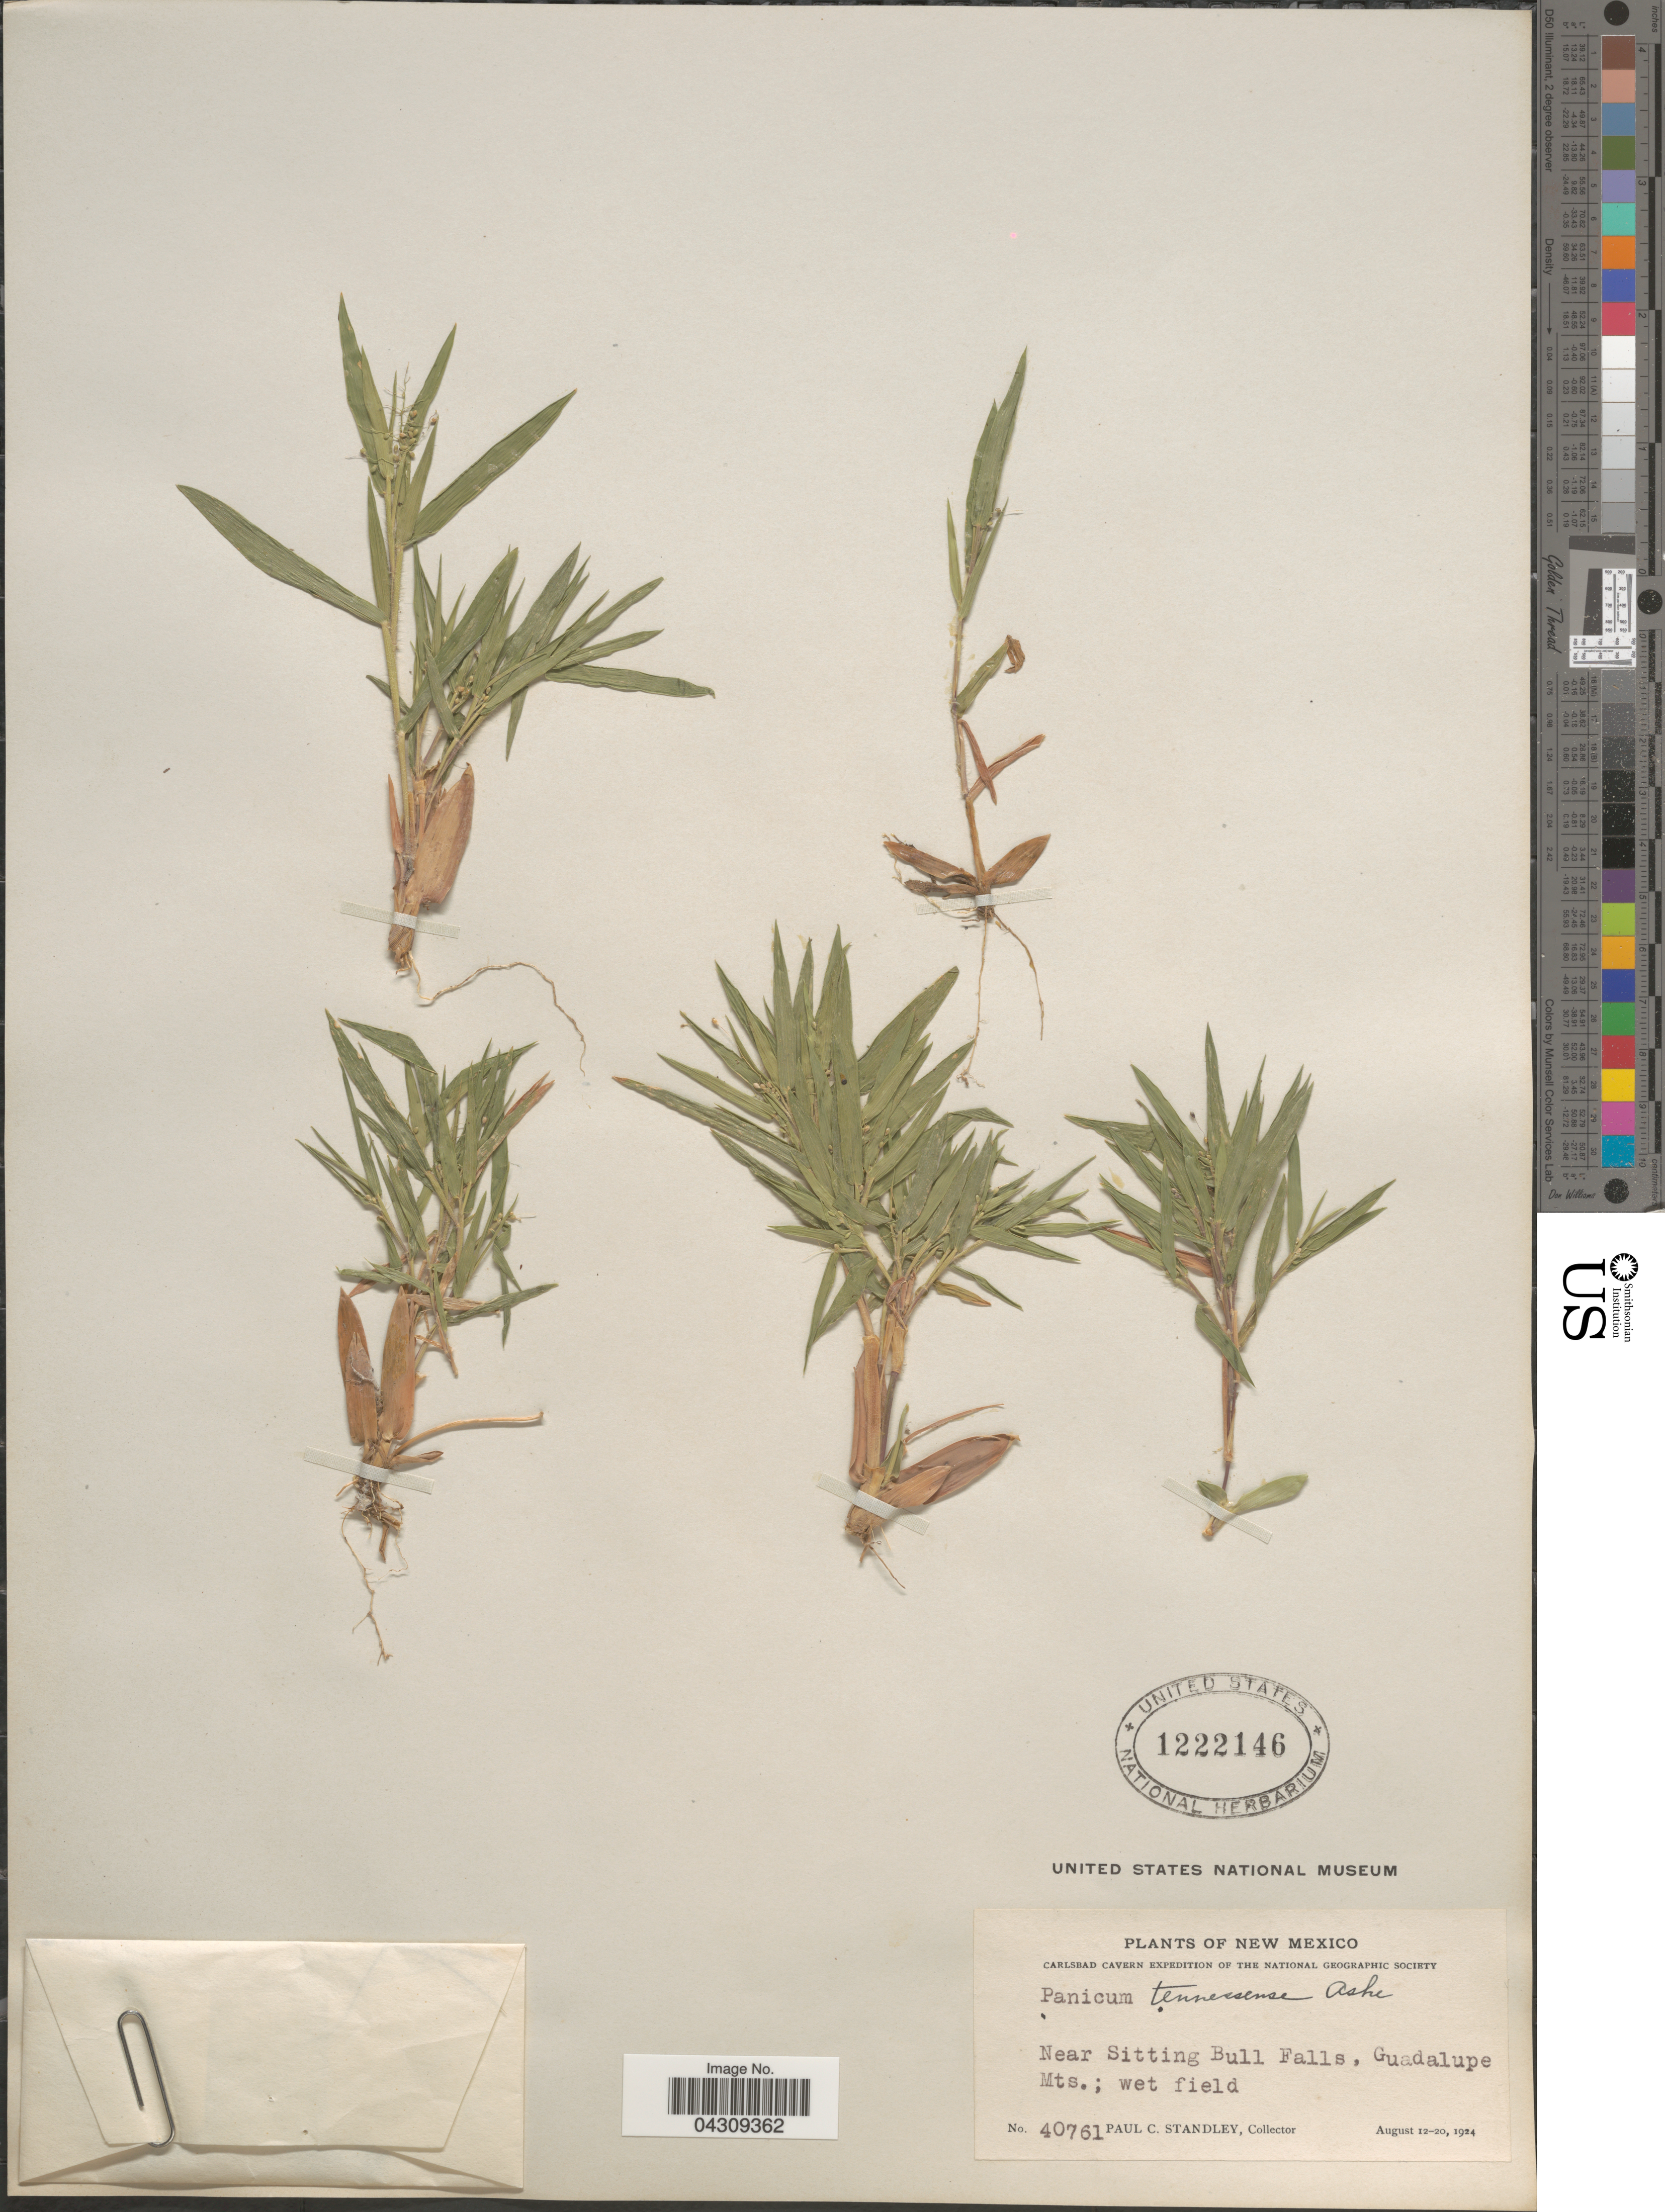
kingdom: Plantae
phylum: Tracheophyta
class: Liliopsida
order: Poales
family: Poaceae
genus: Dichanthelium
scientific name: Dichanthelium acuminatum var. acuminatum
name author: (Sw.) Gould & C.A. Clark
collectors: P. C. Standley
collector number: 40761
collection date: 1924-08-12/1924-08-20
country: United States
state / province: New Mexico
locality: Carlsbad Cavern Expedition. Near Sitting Bull Falls, Guadalupe Mts.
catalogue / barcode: US 1222146